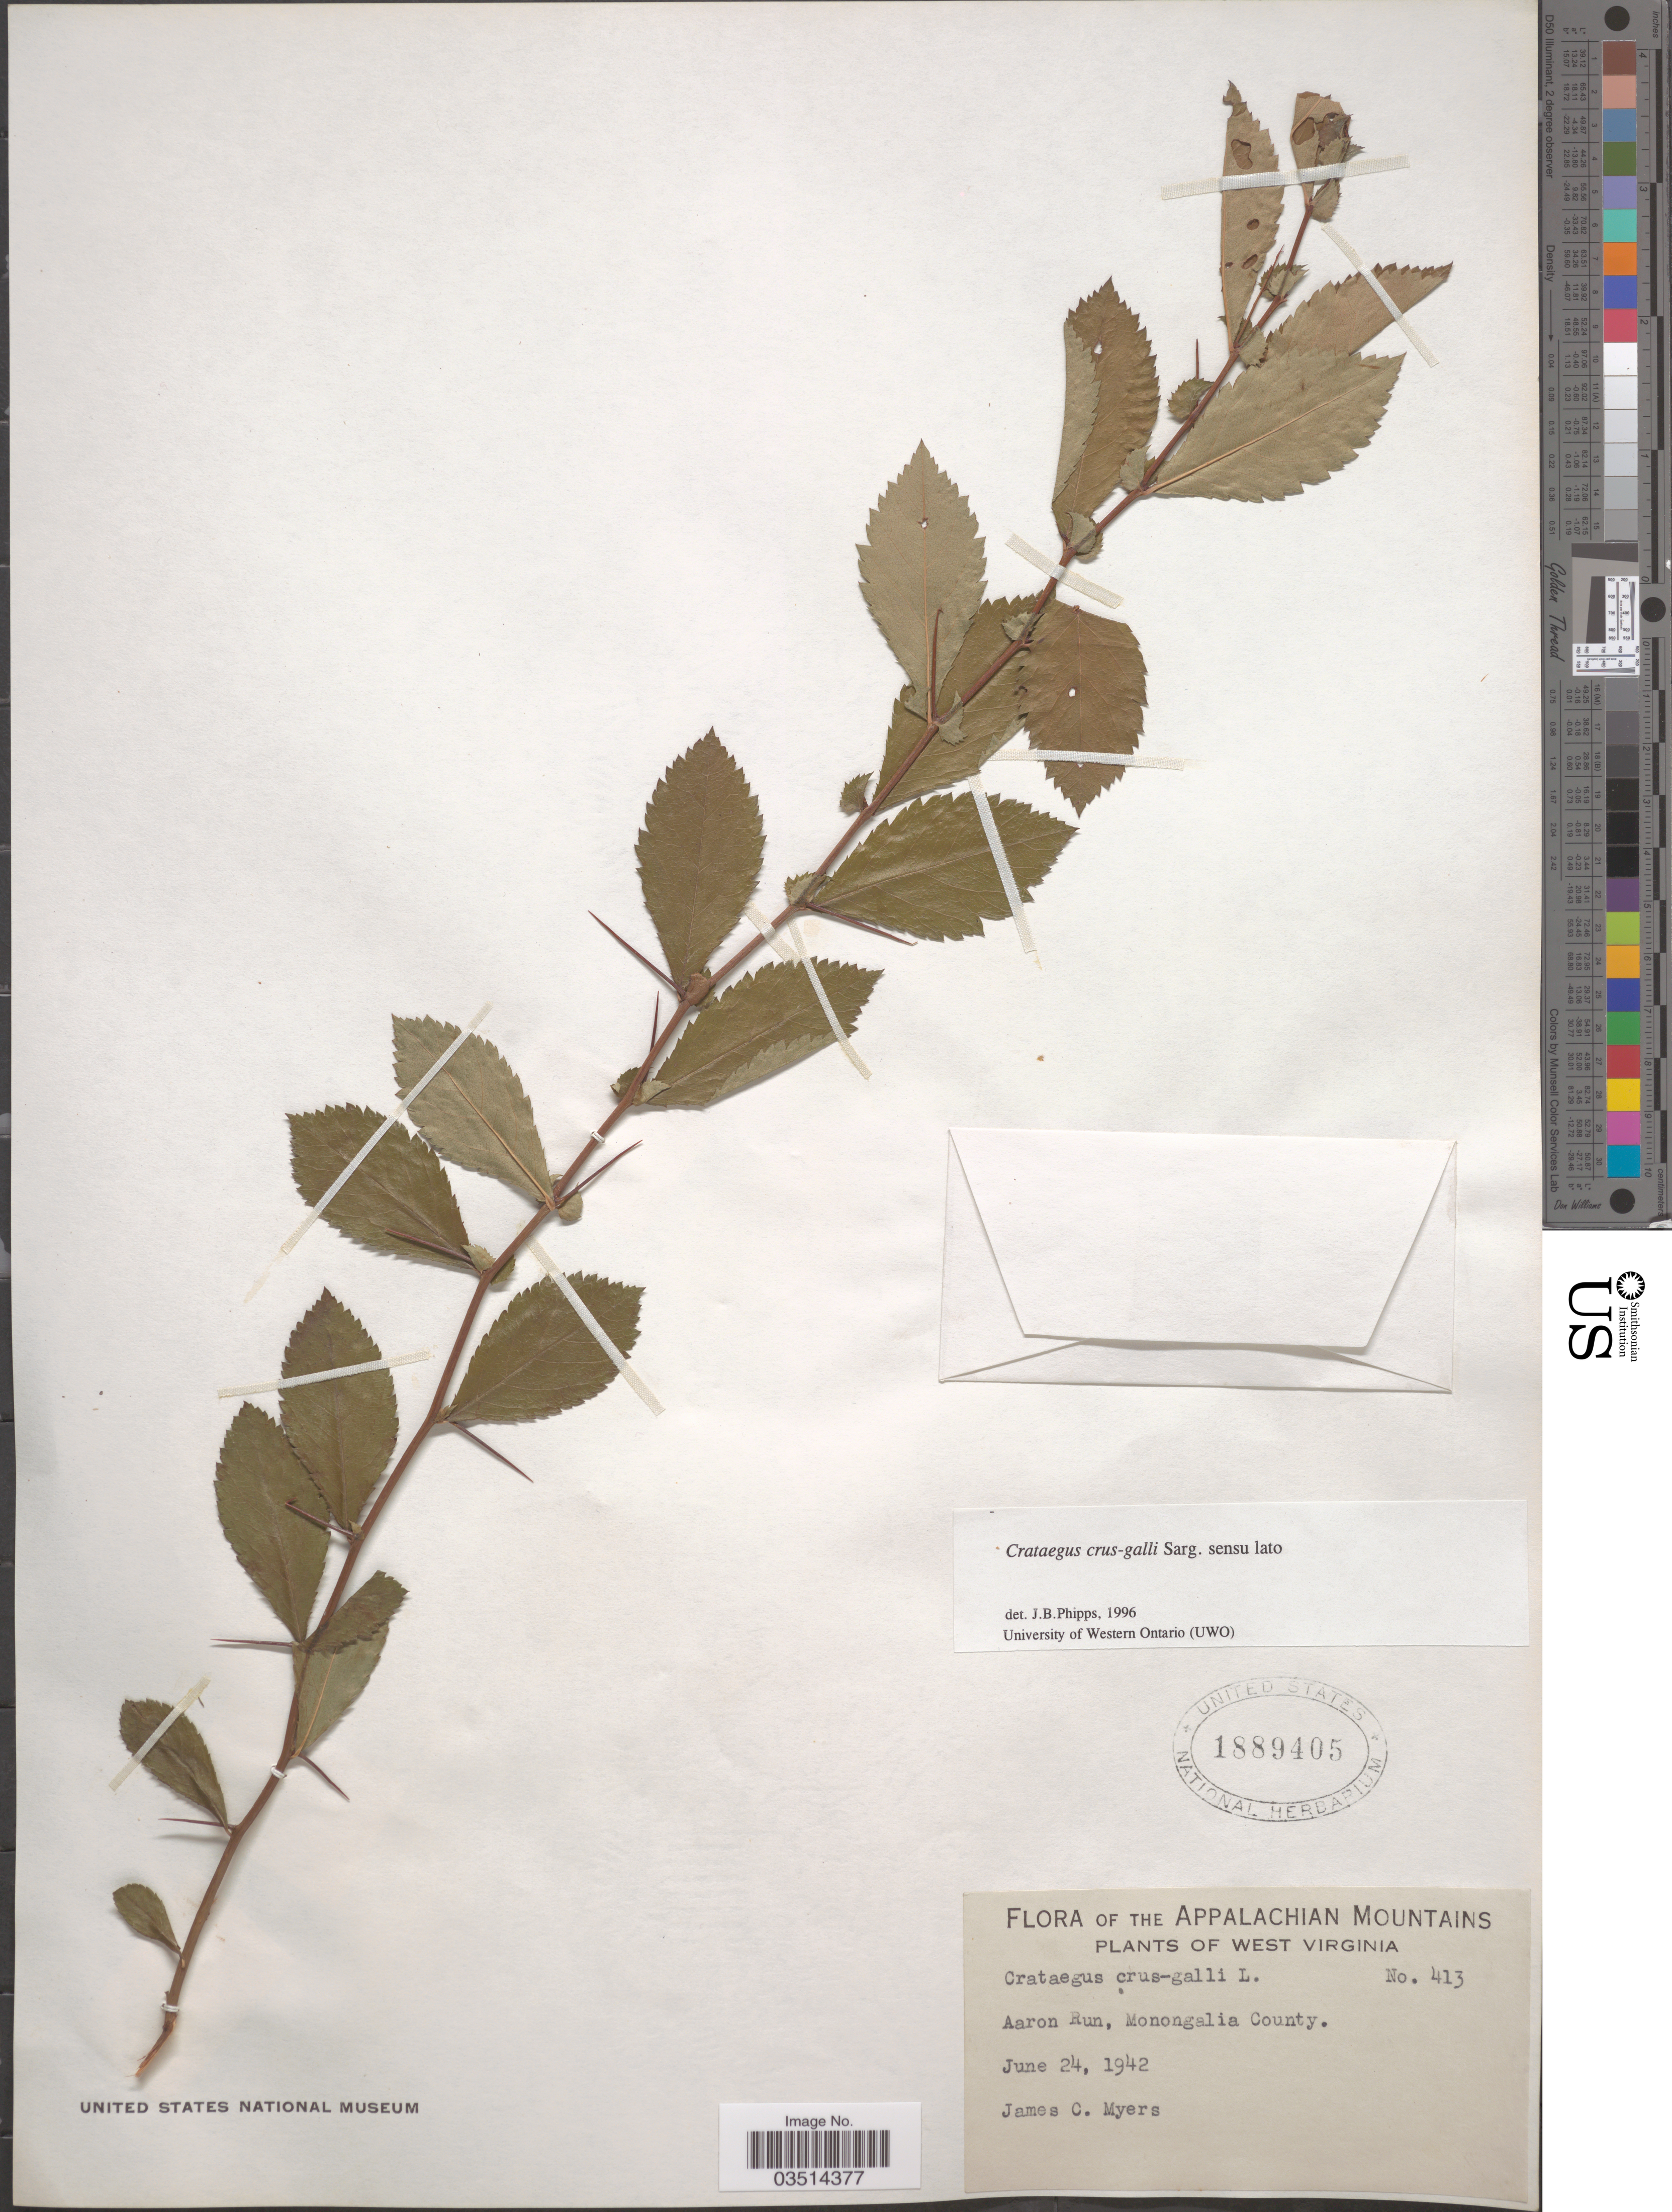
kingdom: Plantae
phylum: Tracheophyta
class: Magnoliopsida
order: Rosales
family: Rosaceae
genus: Crataegus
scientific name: Crataegus crus-galli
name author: L.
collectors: J. C. Myers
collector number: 413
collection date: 1942-06-24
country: United States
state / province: West Virginia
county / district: Monongalia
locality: Appalachian Mountains. Aaron Run, Monongalia County.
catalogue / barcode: US 1889405